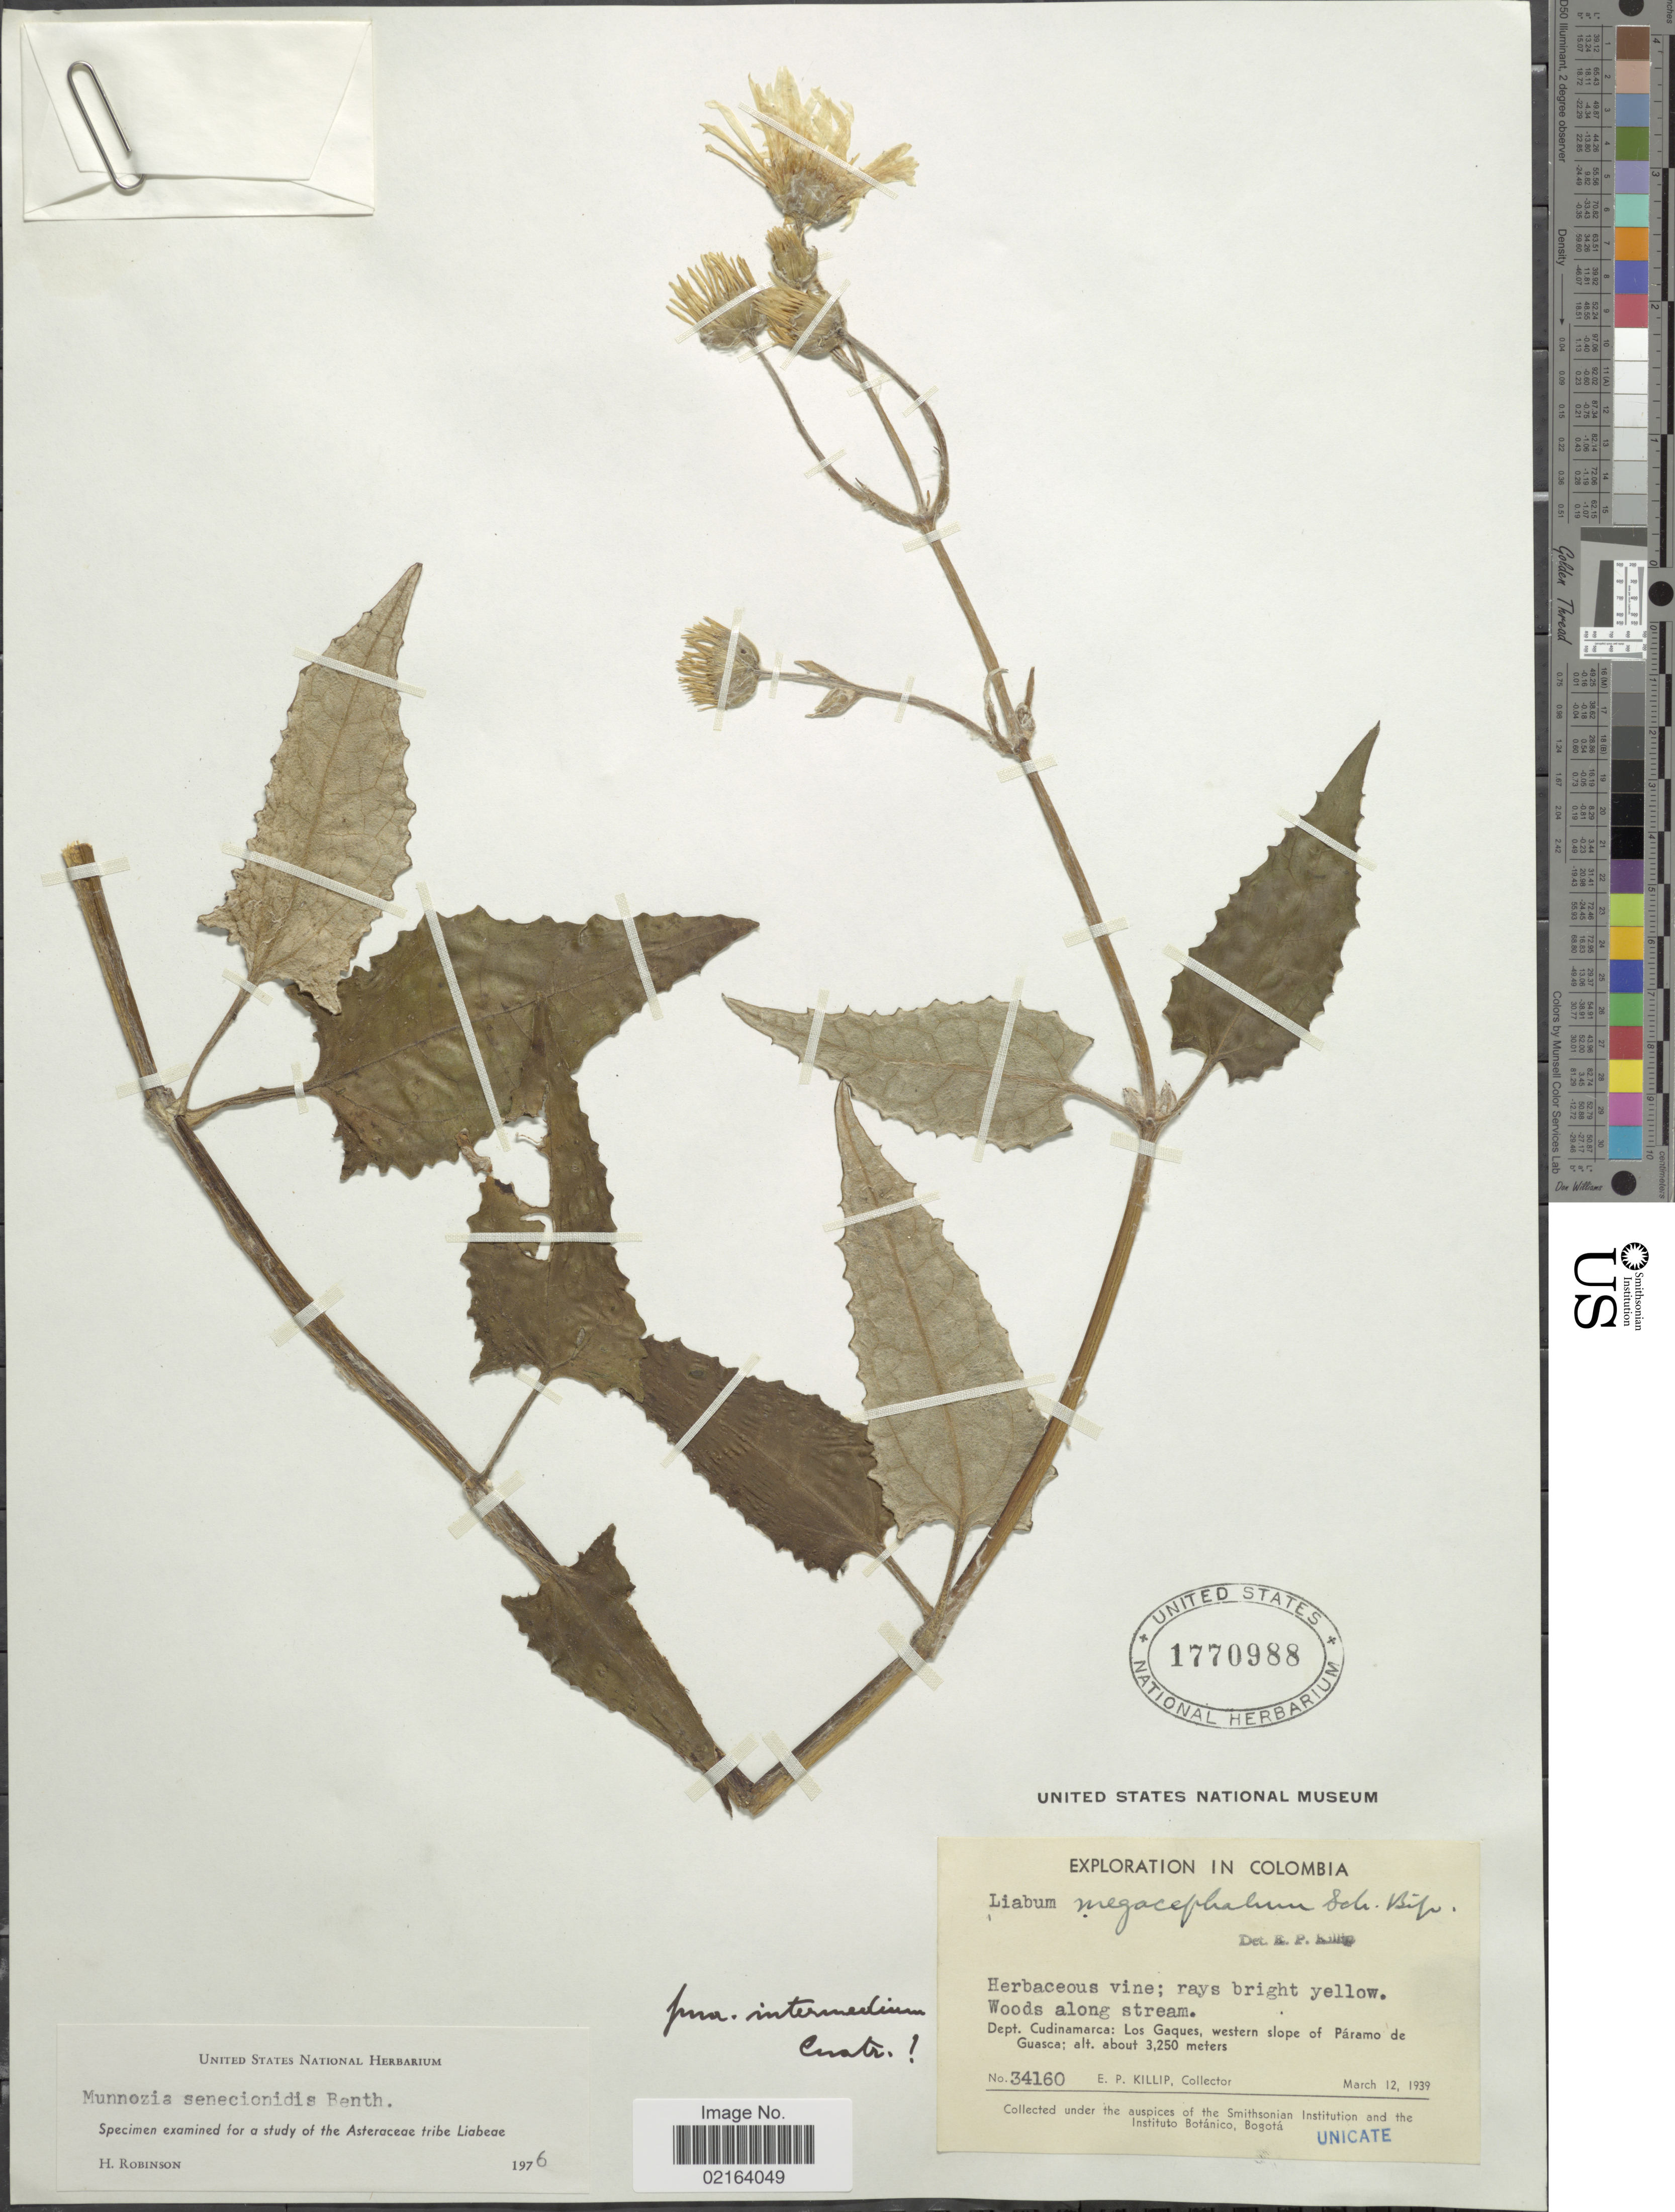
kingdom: Plantae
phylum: Tracheophyta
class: Magnoliopsida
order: Asterales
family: Asteraceae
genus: Munnozia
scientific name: Munnozia senecionidis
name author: Benth.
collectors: E. P. Killip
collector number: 34160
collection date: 1939-03-12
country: Colombia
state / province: Cundinamarca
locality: Dept. Cundinamarca: Los Gaques, western slope of Paramo de Guasca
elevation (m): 3250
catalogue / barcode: US 1770988